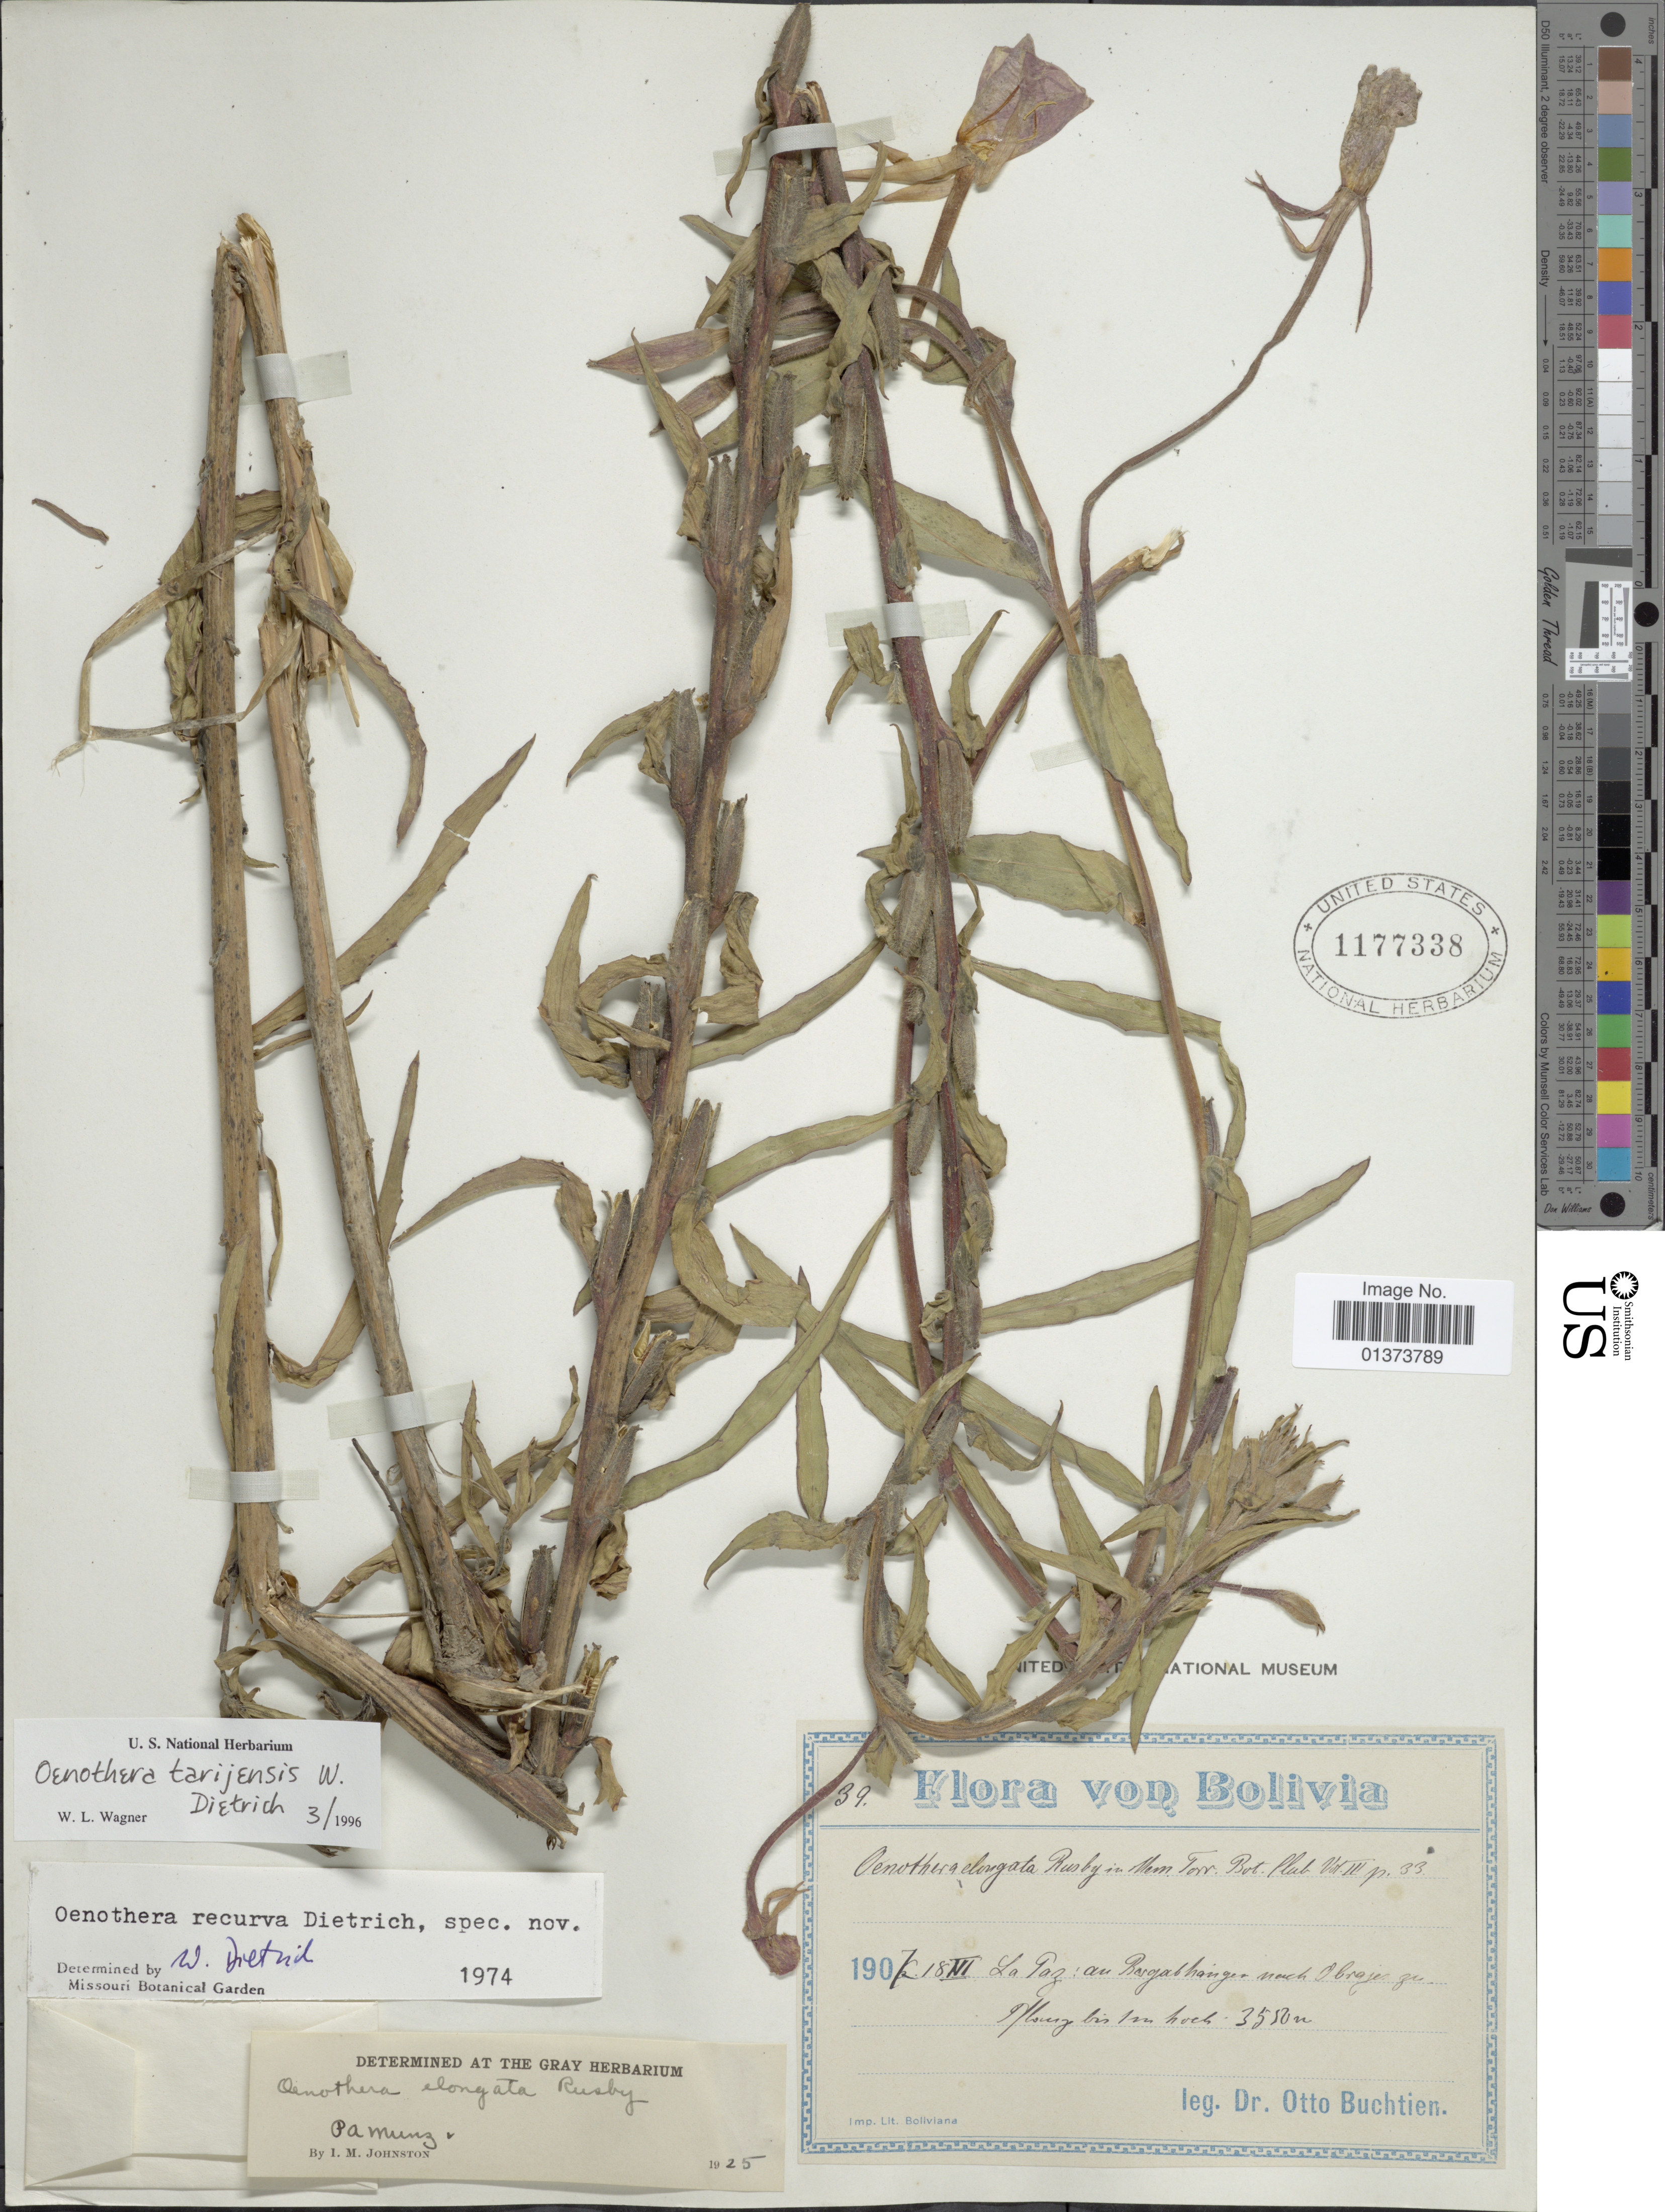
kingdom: Plantae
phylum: Tracheophyta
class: Magnoliopsida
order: Myrtales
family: Onagraceae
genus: Oenothera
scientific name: Oenothera tarijensis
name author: W. Dietr.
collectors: O. Buchtien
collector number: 39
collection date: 1907-06-18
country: Bolivia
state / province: La Paz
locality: Am Bergabhangen nach Obrajes zud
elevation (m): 3550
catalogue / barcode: US 1177338